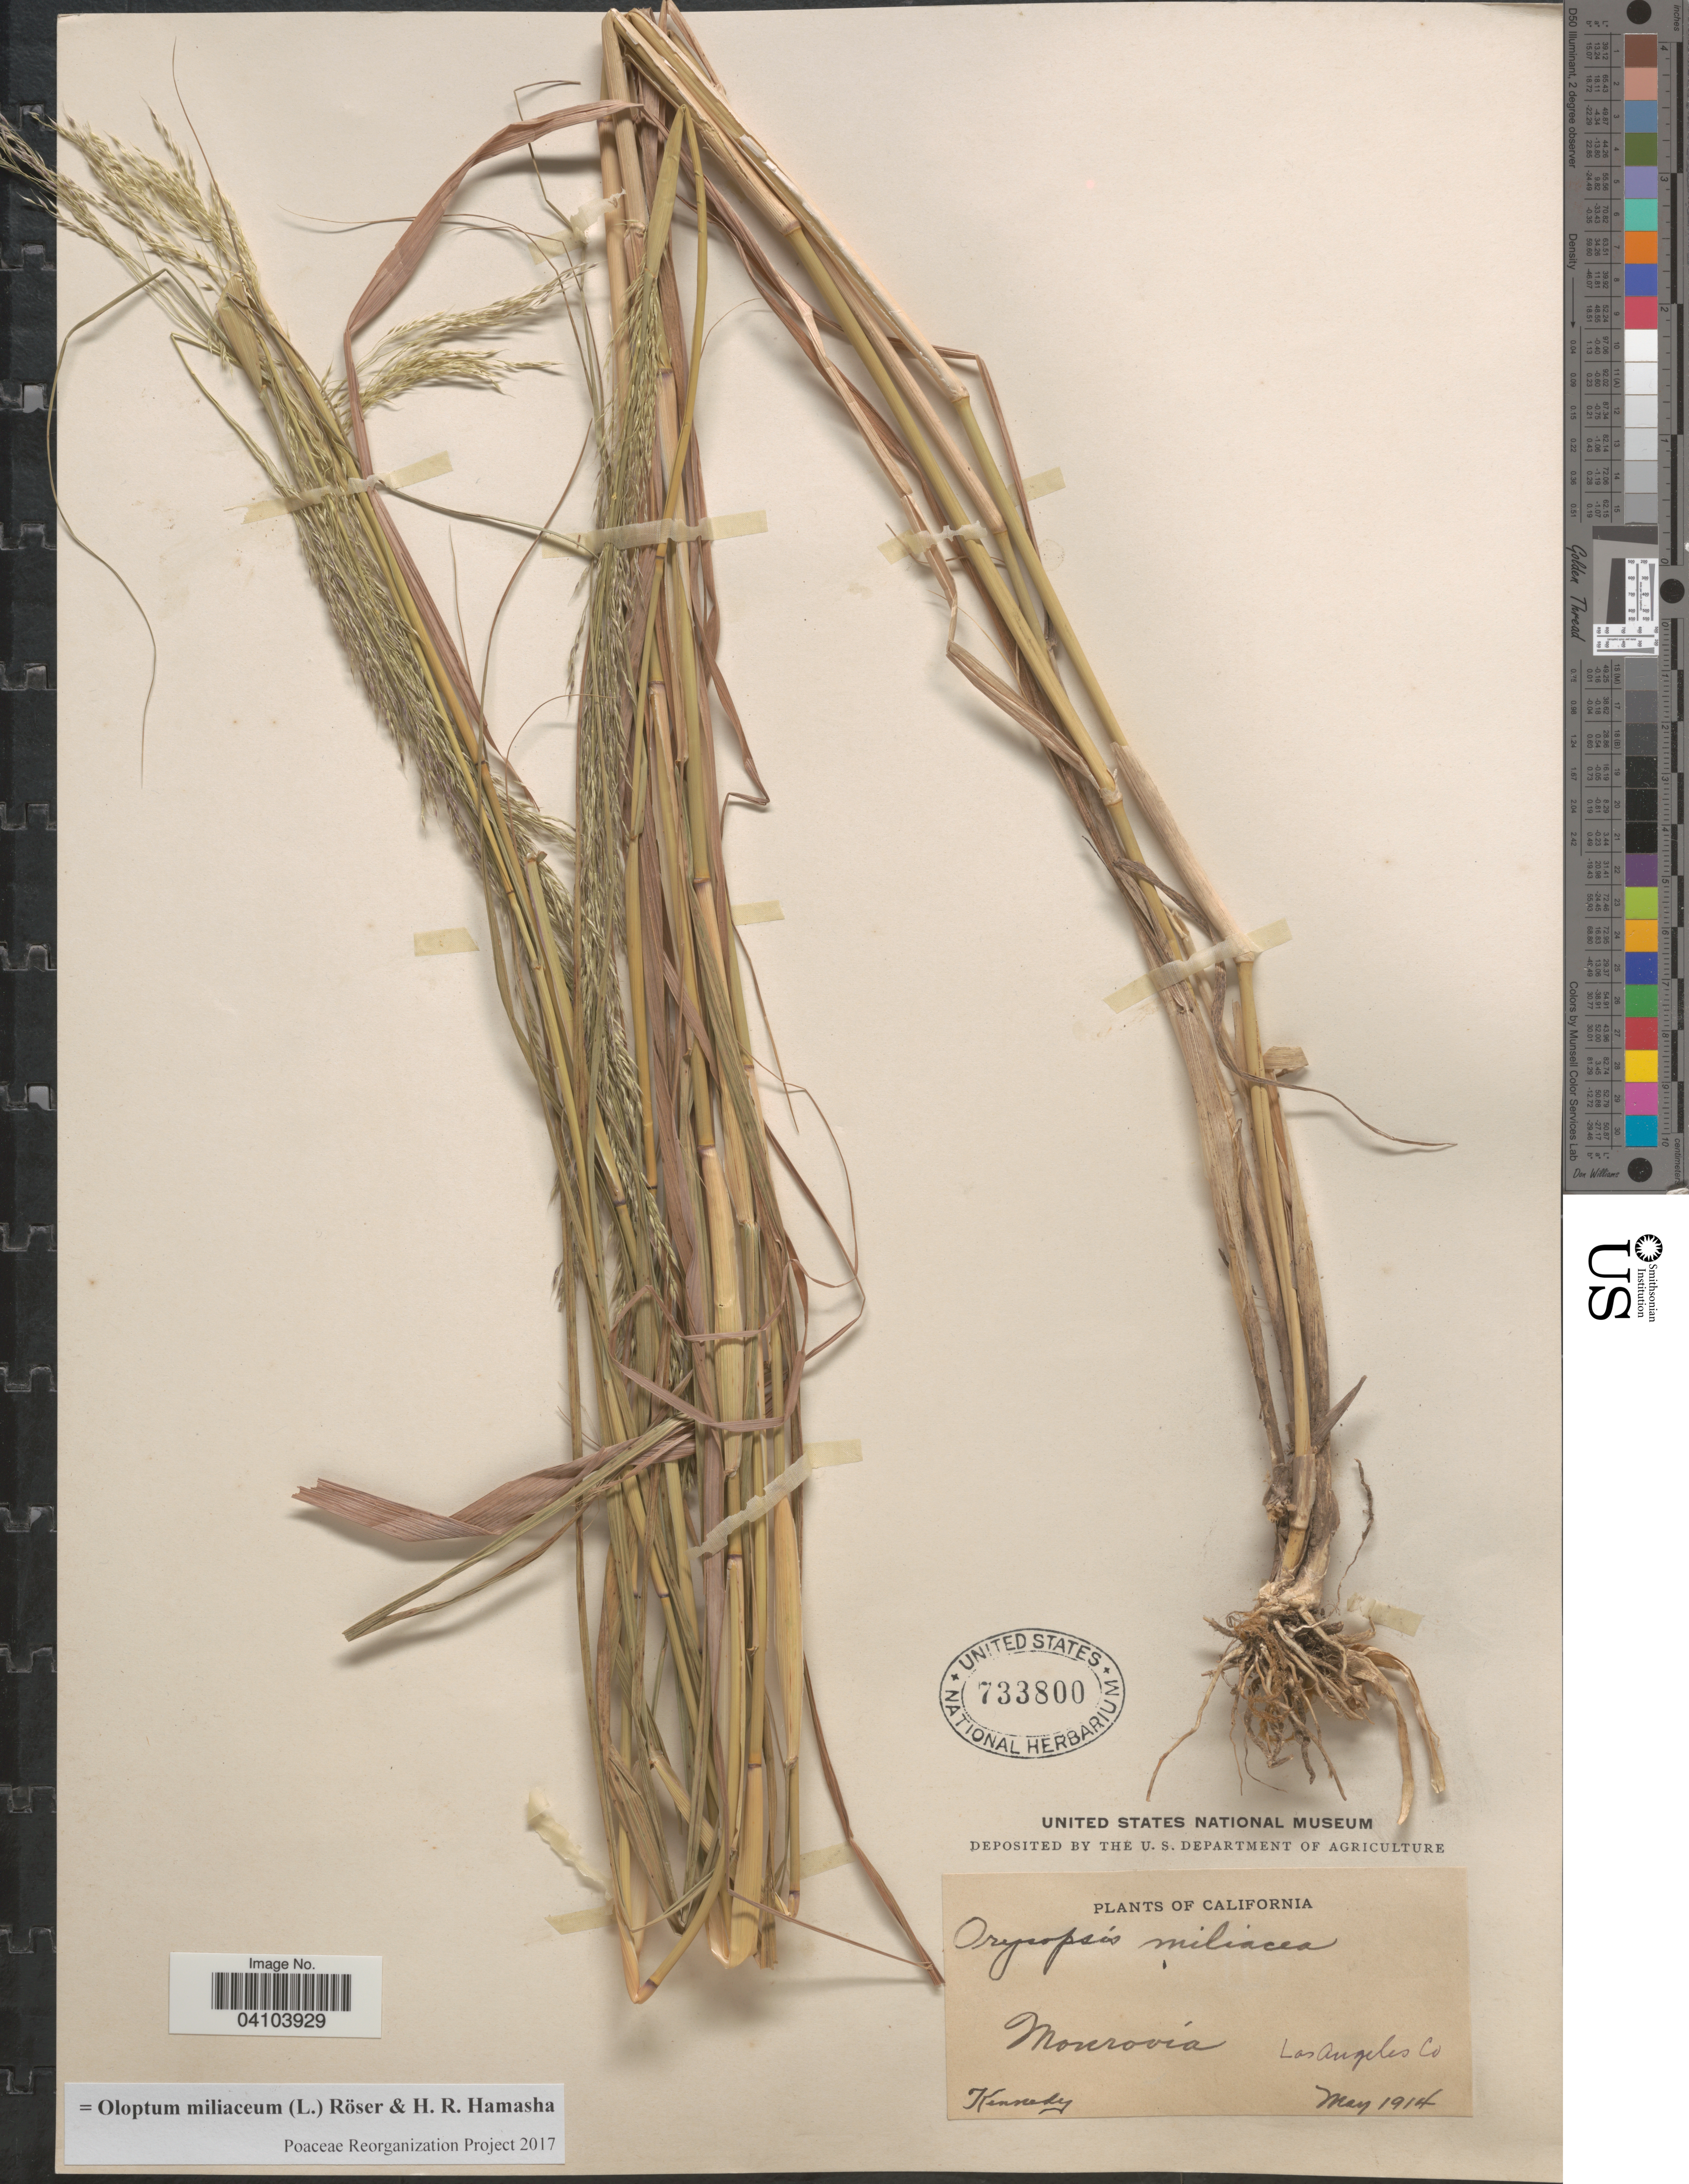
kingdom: Plantae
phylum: Tracheophyta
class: Liliopsida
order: Poales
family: Poaceae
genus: Oloptum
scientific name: Oloptum miliaceum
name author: Röser & H. R. Hamasha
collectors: Kennedy, --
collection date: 1914-05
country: United States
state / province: California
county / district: Los Angeles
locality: Monrovia Los Angeles Co.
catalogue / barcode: US 733800